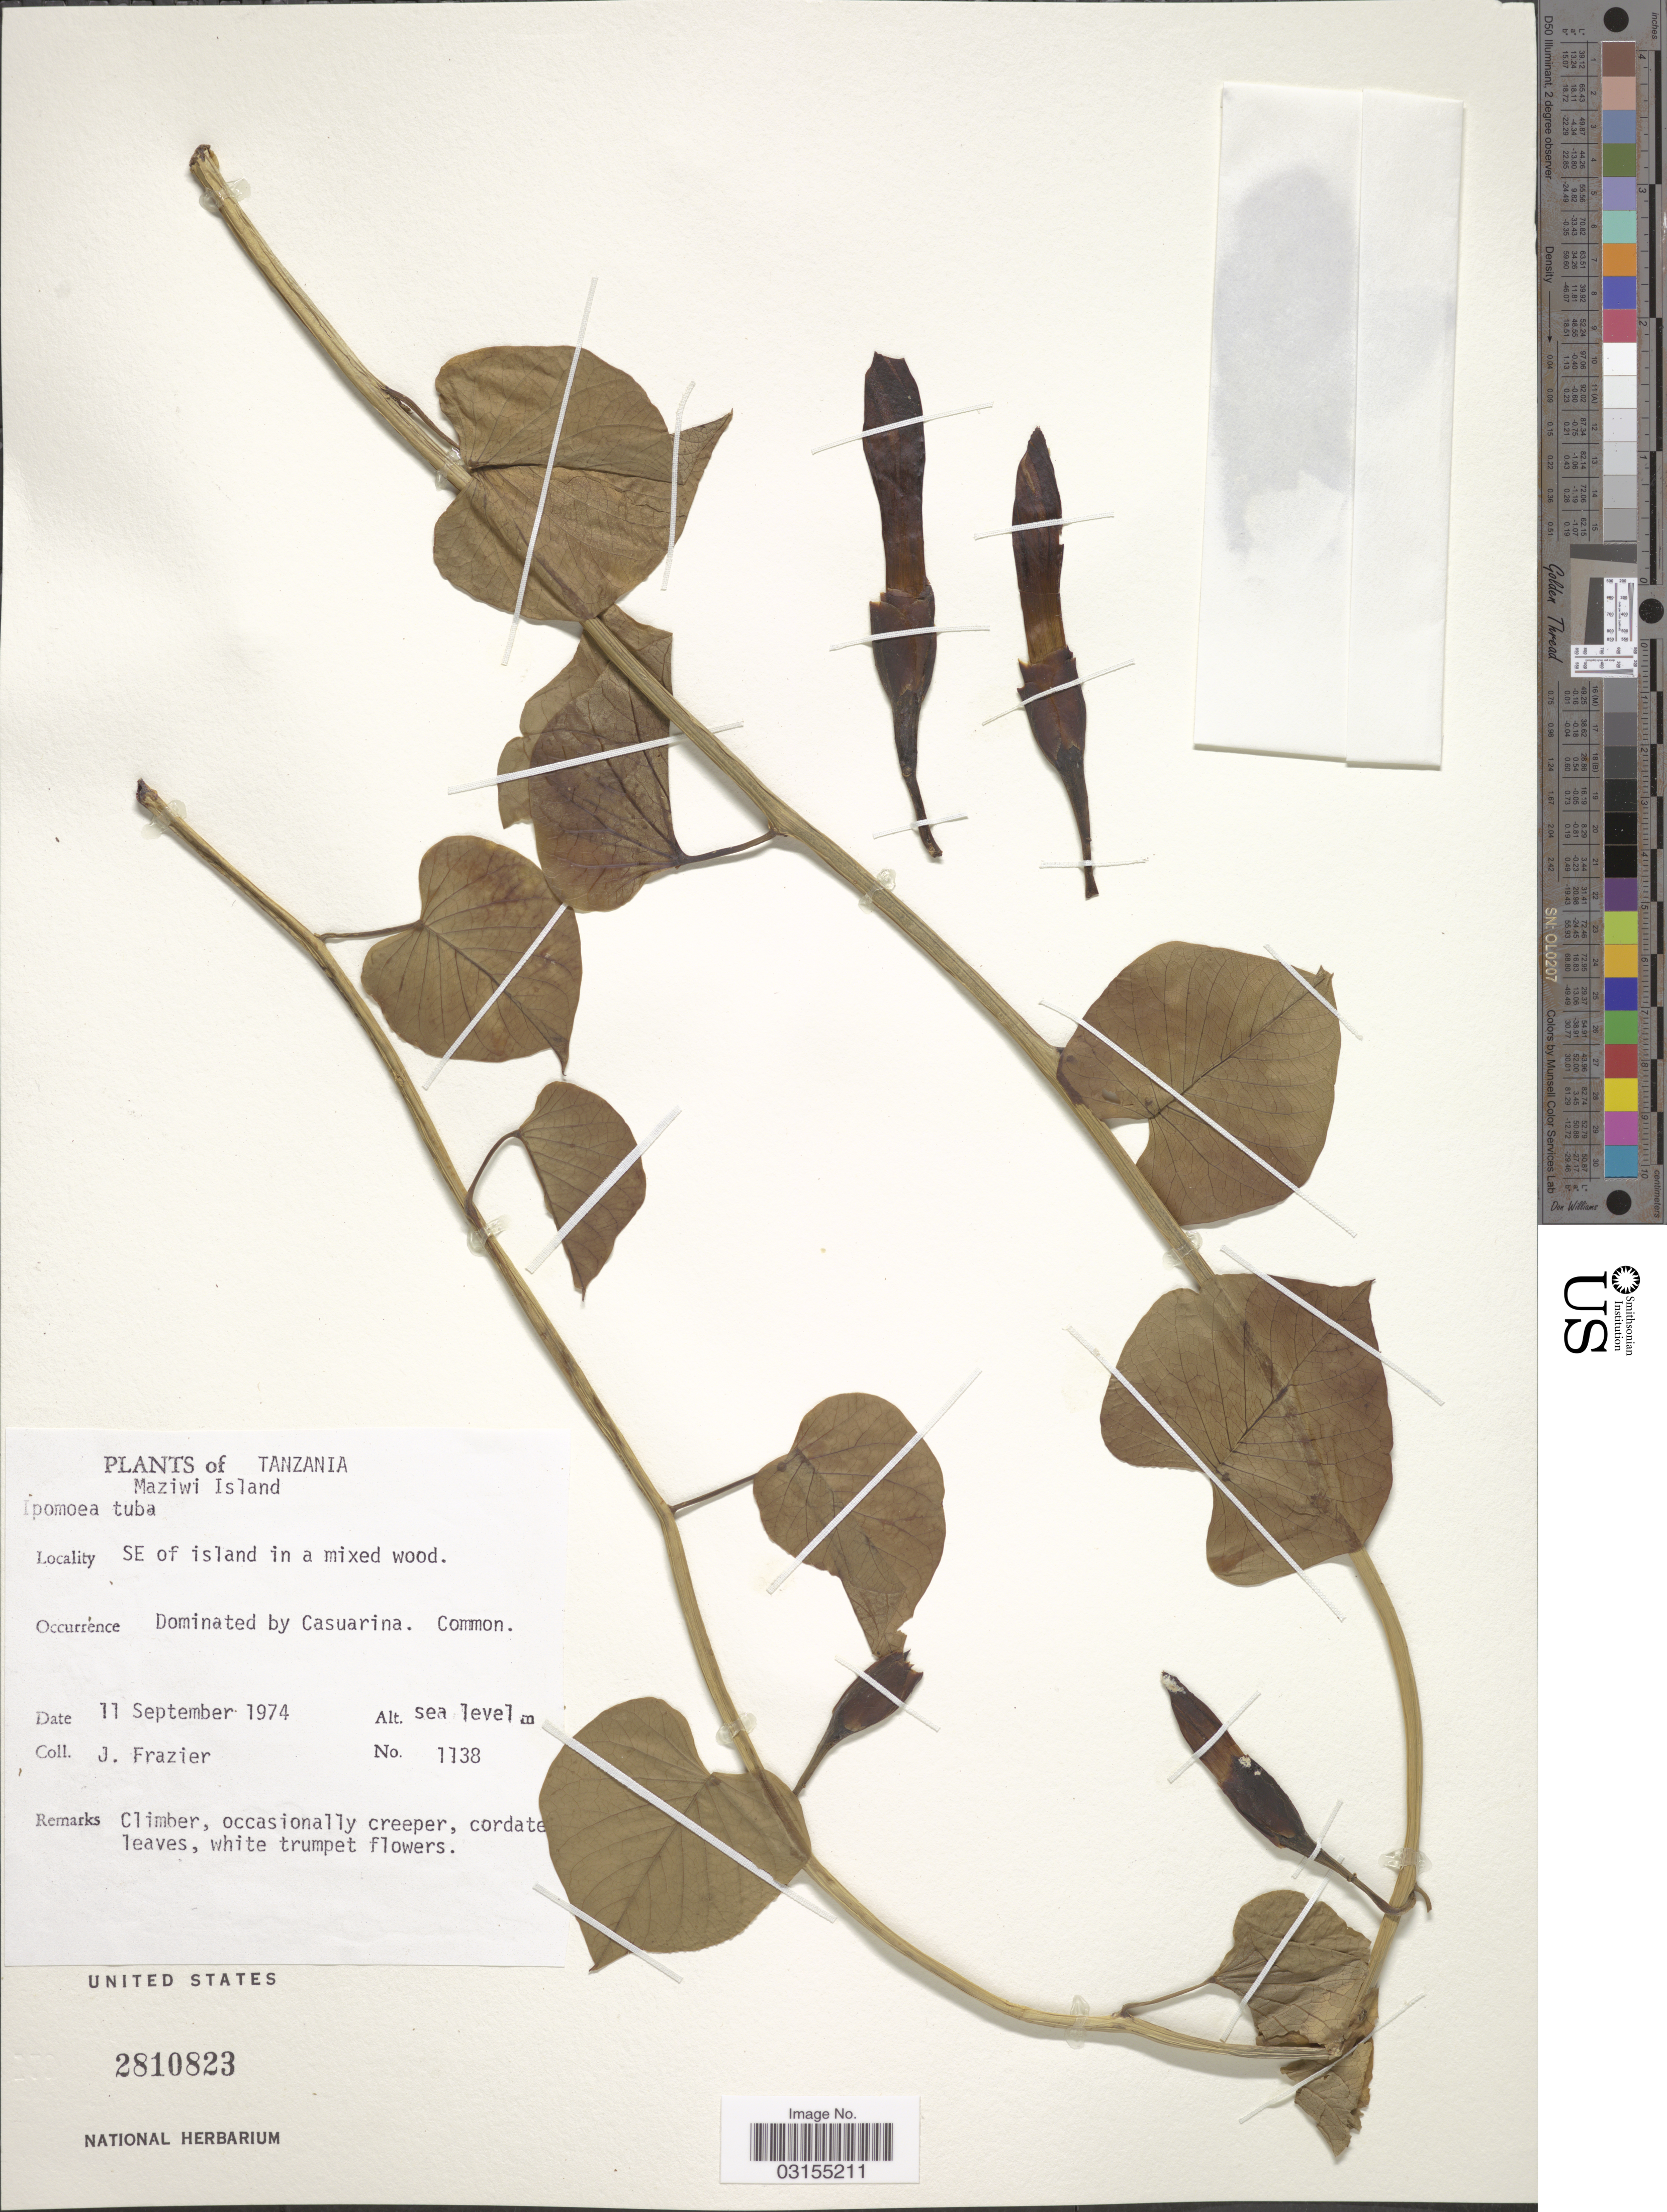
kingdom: Plantae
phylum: Tracheophyta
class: Magnoliopsida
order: Solanales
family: Convolvulaceae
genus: Ipomoea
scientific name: Ipomoea tuba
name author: (Schltdl.) G. Don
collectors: J. Frazier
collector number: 1138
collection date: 1974-09-11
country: Tanzania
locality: Maziwi Island. SE of island in a mixed wood.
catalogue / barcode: US 2810823